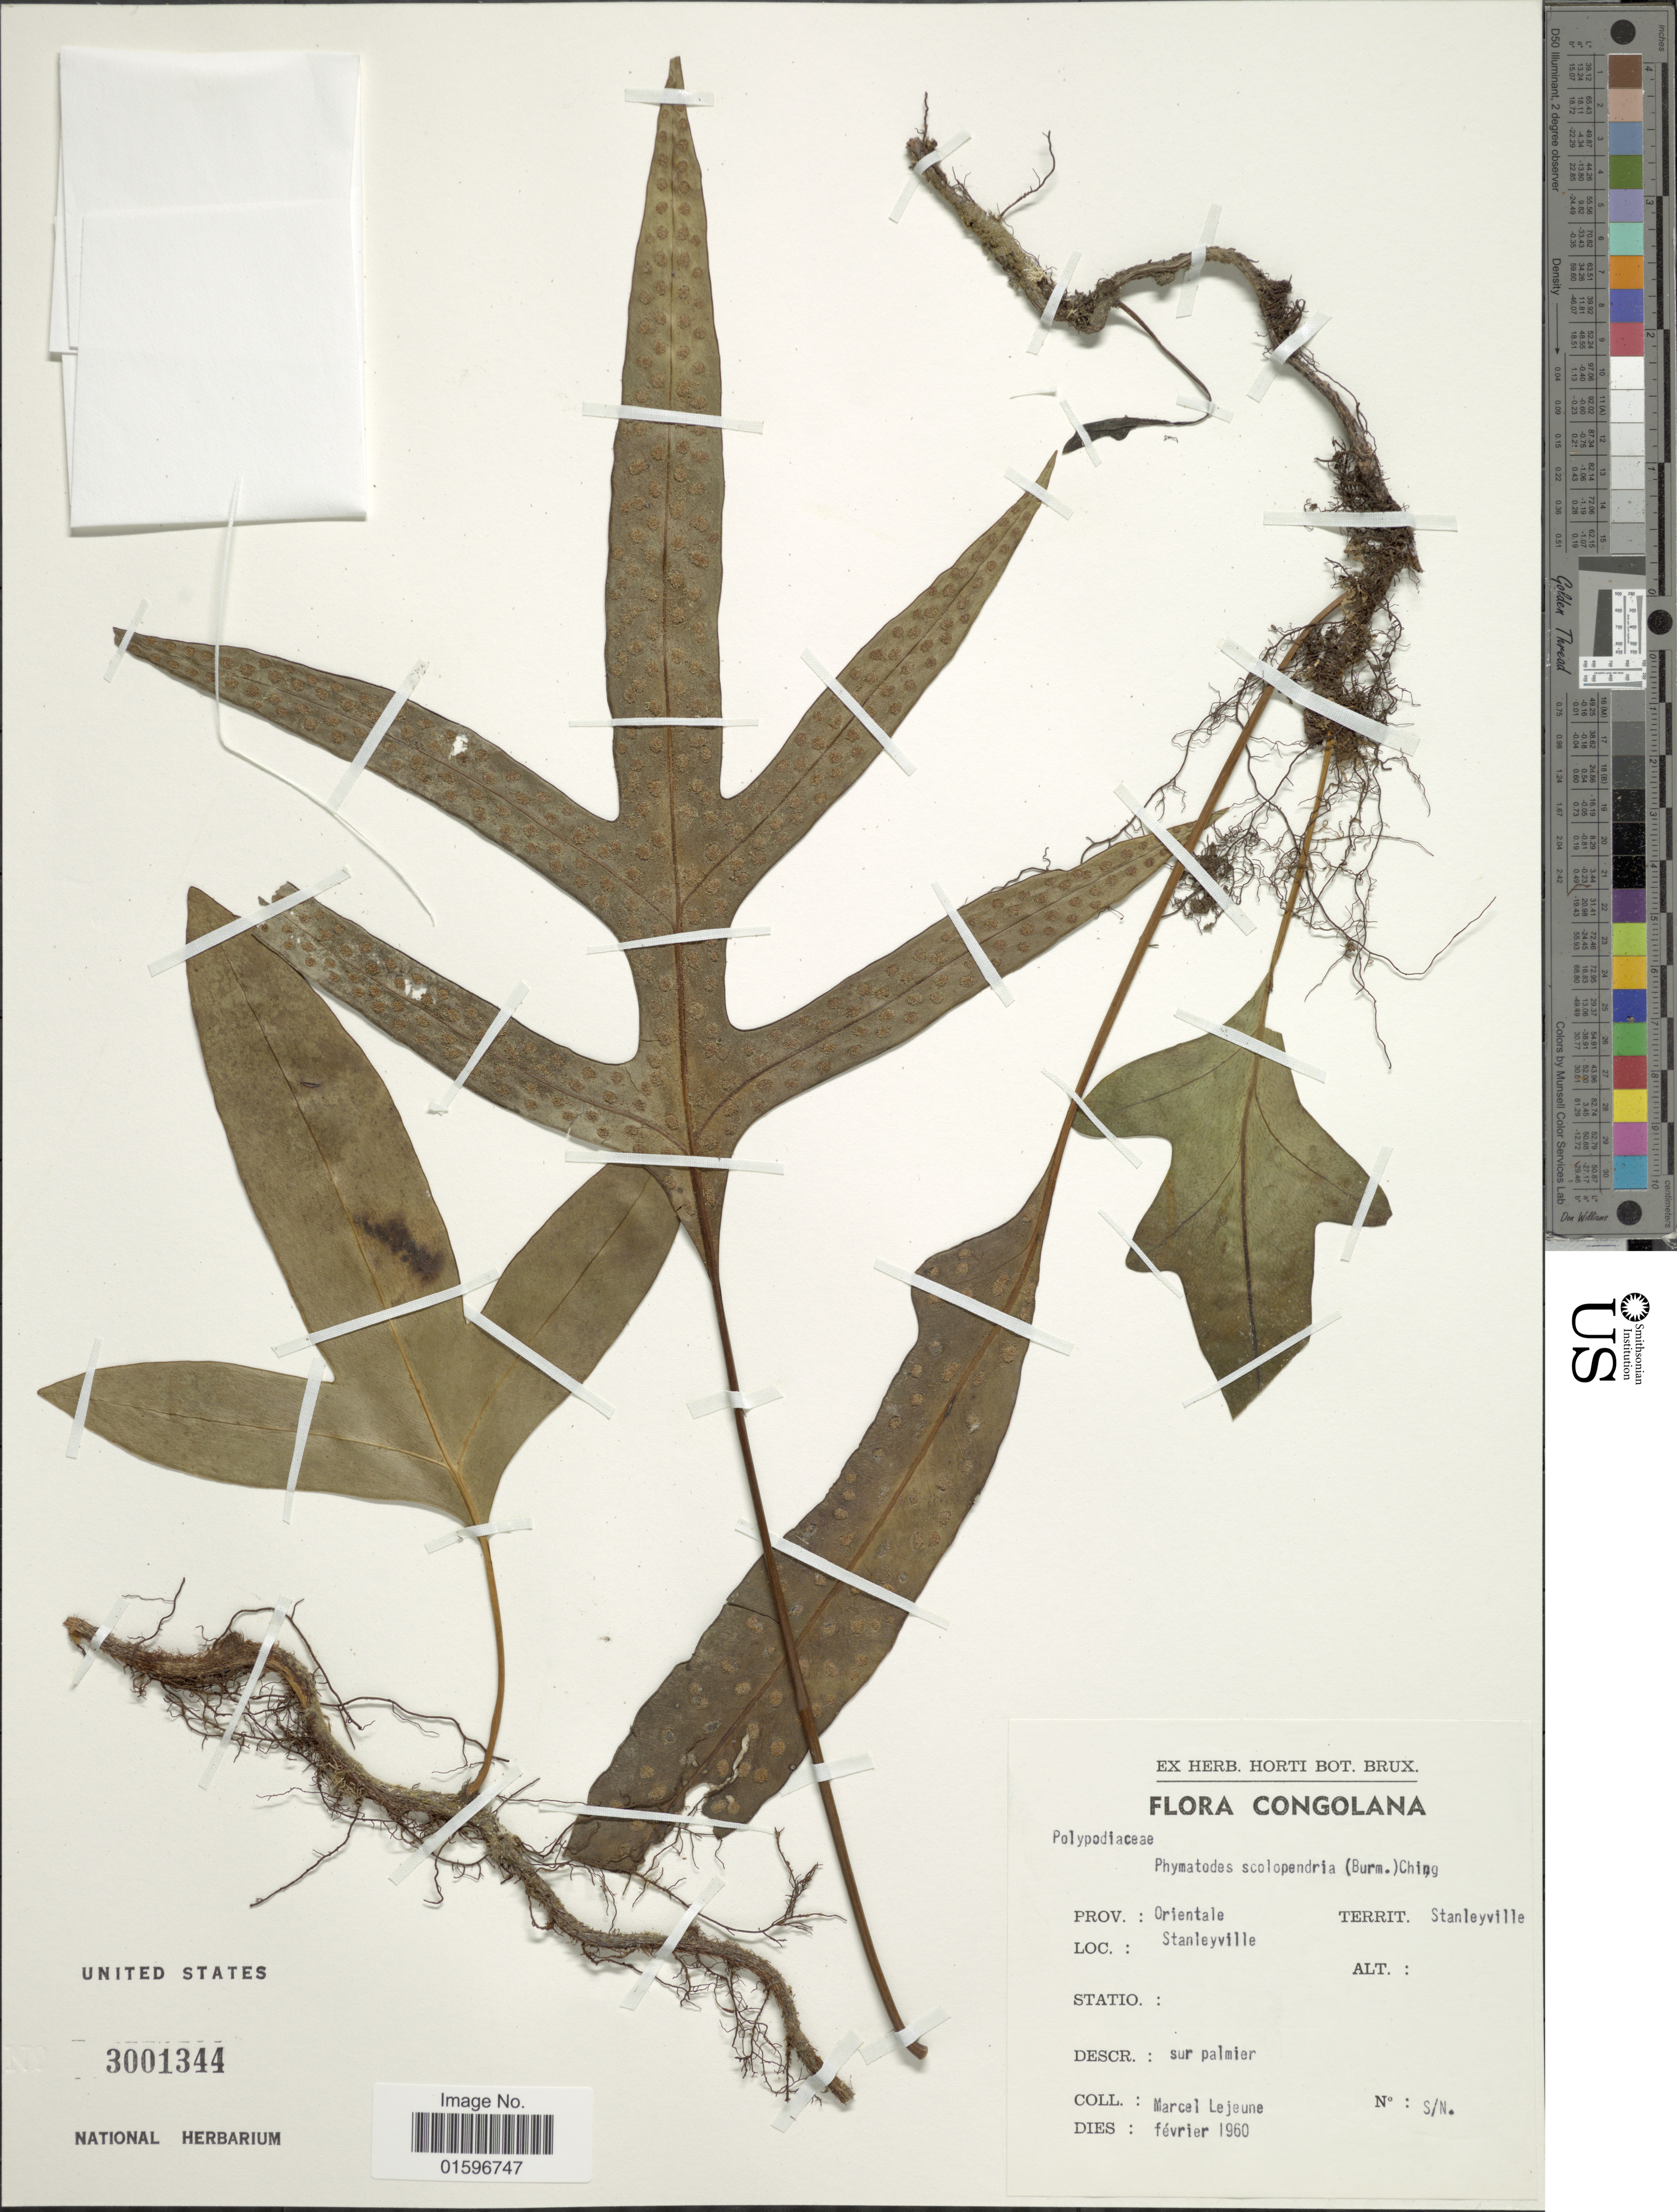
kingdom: Plantae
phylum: Tracheophyta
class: Polypodiopsida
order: Polypodiales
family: Polypodiaceae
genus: Polypodium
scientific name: Polypodium scolopendria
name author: Burm. f.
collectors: M. Lejeune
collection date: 1960-02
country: Congo, Democratic Republic of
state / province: Tshopo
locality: Congolana, Orientale, Stanleyville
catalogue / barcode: US 3001344